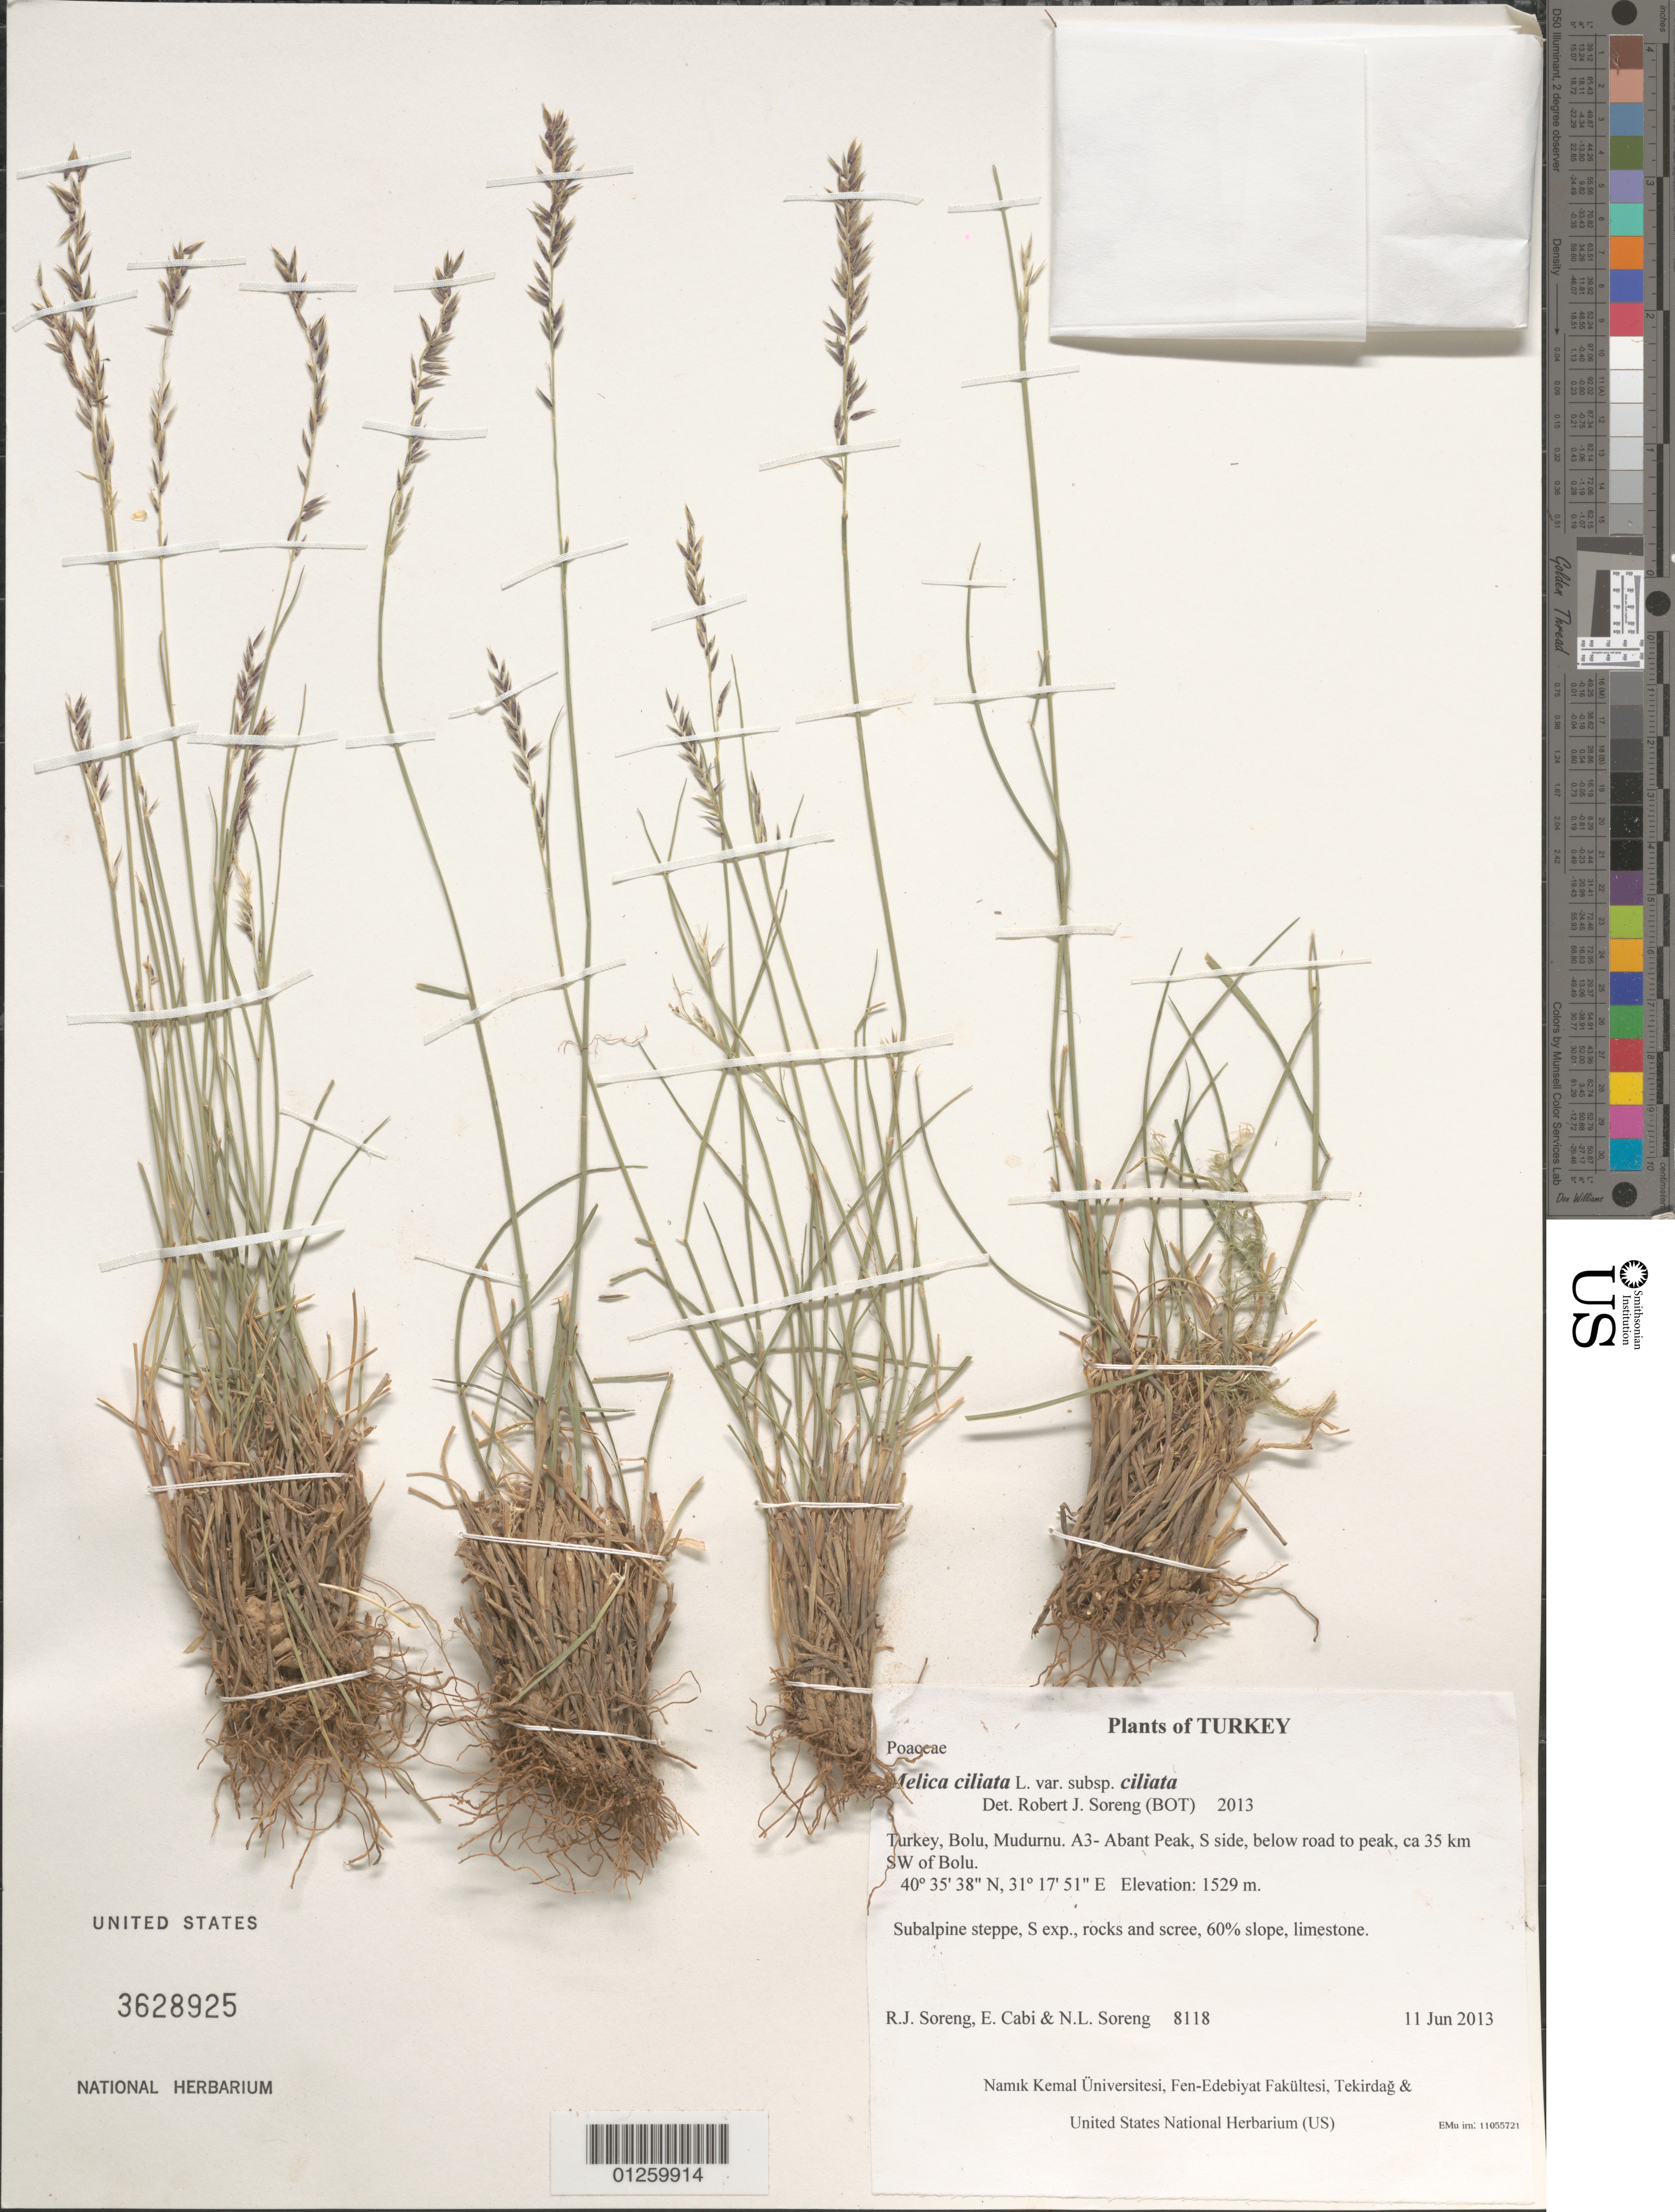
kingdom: Plantae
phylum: Tracheophyta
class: Liliopsida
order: Poales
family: Poaceae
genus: Melica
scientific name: Melica ciliata subsp. ciliata var. ciliata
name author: L.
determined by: Soreng, Robert J., Research Associate (BOT), Smithsonian Institution - National Museum of Natural History (UNITED STATES)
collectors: R. J. Soreng, E. Cabi & N. L. Soreng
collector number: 8118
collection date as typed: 2013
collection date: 2013-06-11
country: Turkey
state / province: Bolu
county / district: Mudurnu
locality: A3- Abant Peak, S side, below road to peak, ca 35 km SW of Bolu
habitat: Subalpine steppe, S exp., rocks and scree, 60% slope, limestone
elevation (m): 1529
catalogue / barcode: US 3628925